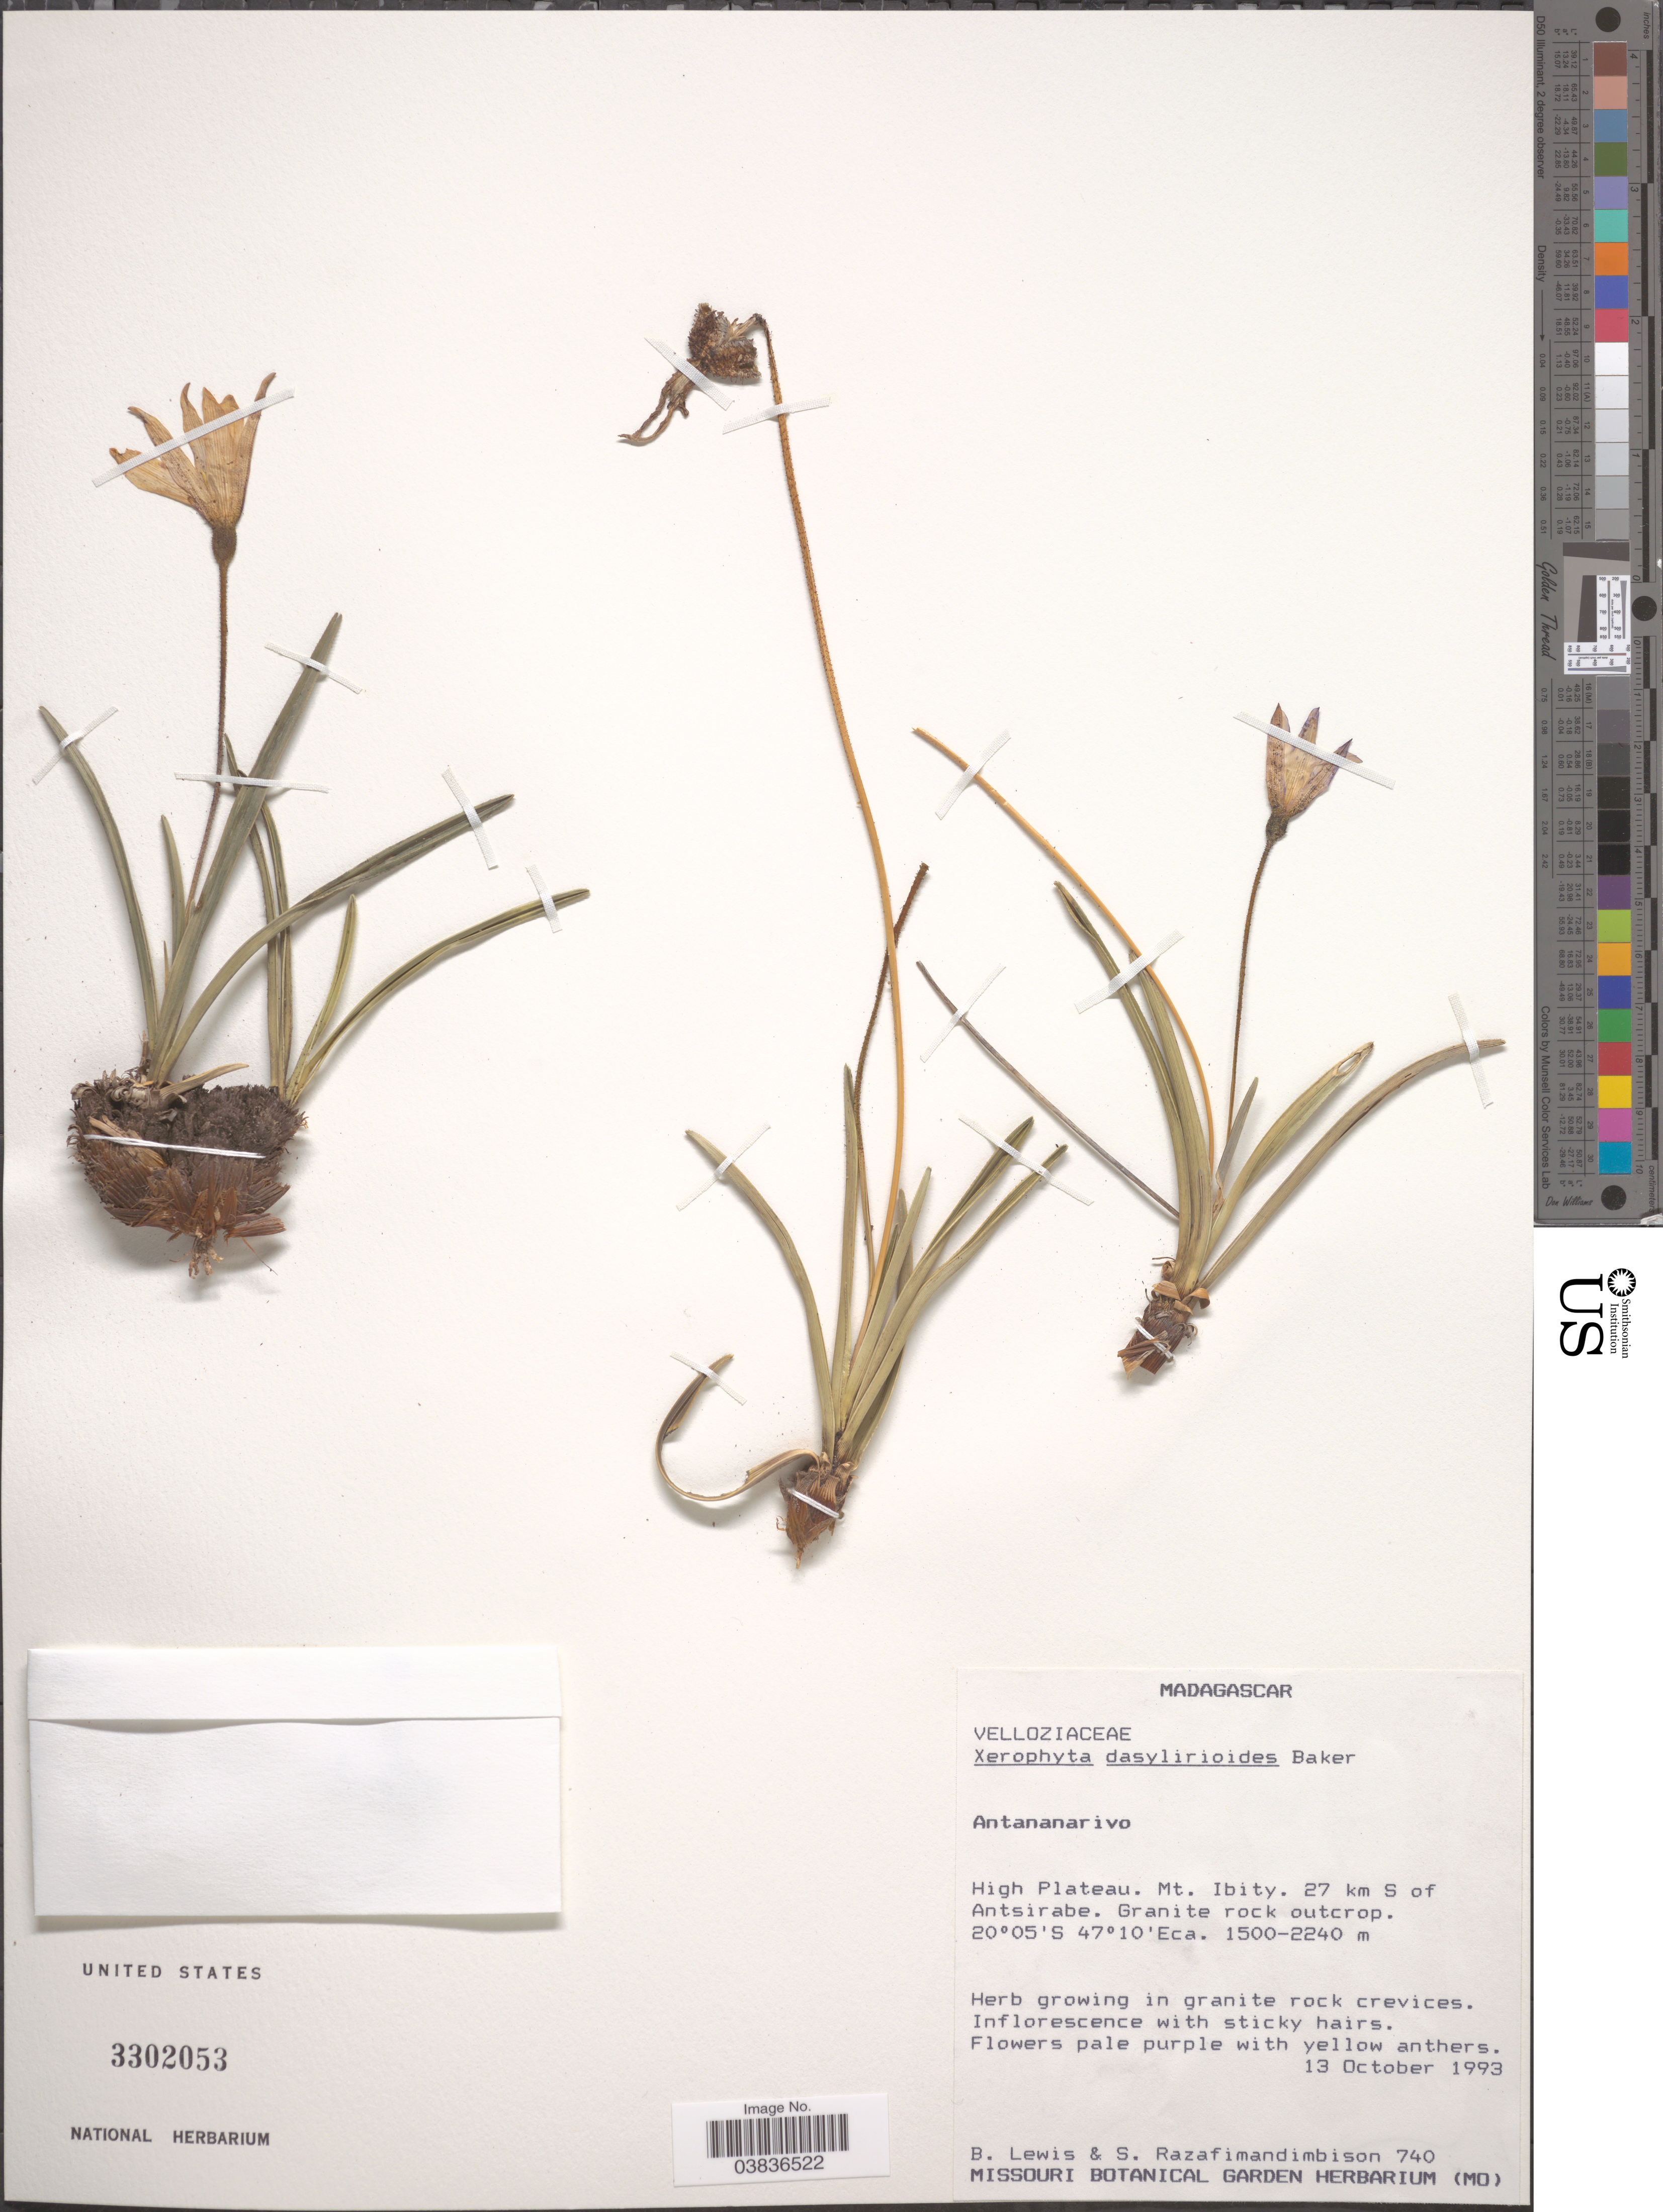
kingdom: Plantae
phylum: Tracheophyta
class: Liliopsida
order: Pandanales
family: Velloziaceae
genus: Xerophyta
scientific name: Xerophyta dasylirioides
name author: Baker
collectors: B. Lewis & S. G. Razafimandimbison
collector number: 740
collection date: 1993-10-13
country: Madagascar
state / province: Vakinankaratra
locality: High Plateau. Mt. Ibity. 27 km S of Antsirabe. Granite rock outcrop.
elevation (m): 1500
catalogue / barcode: US 3302053